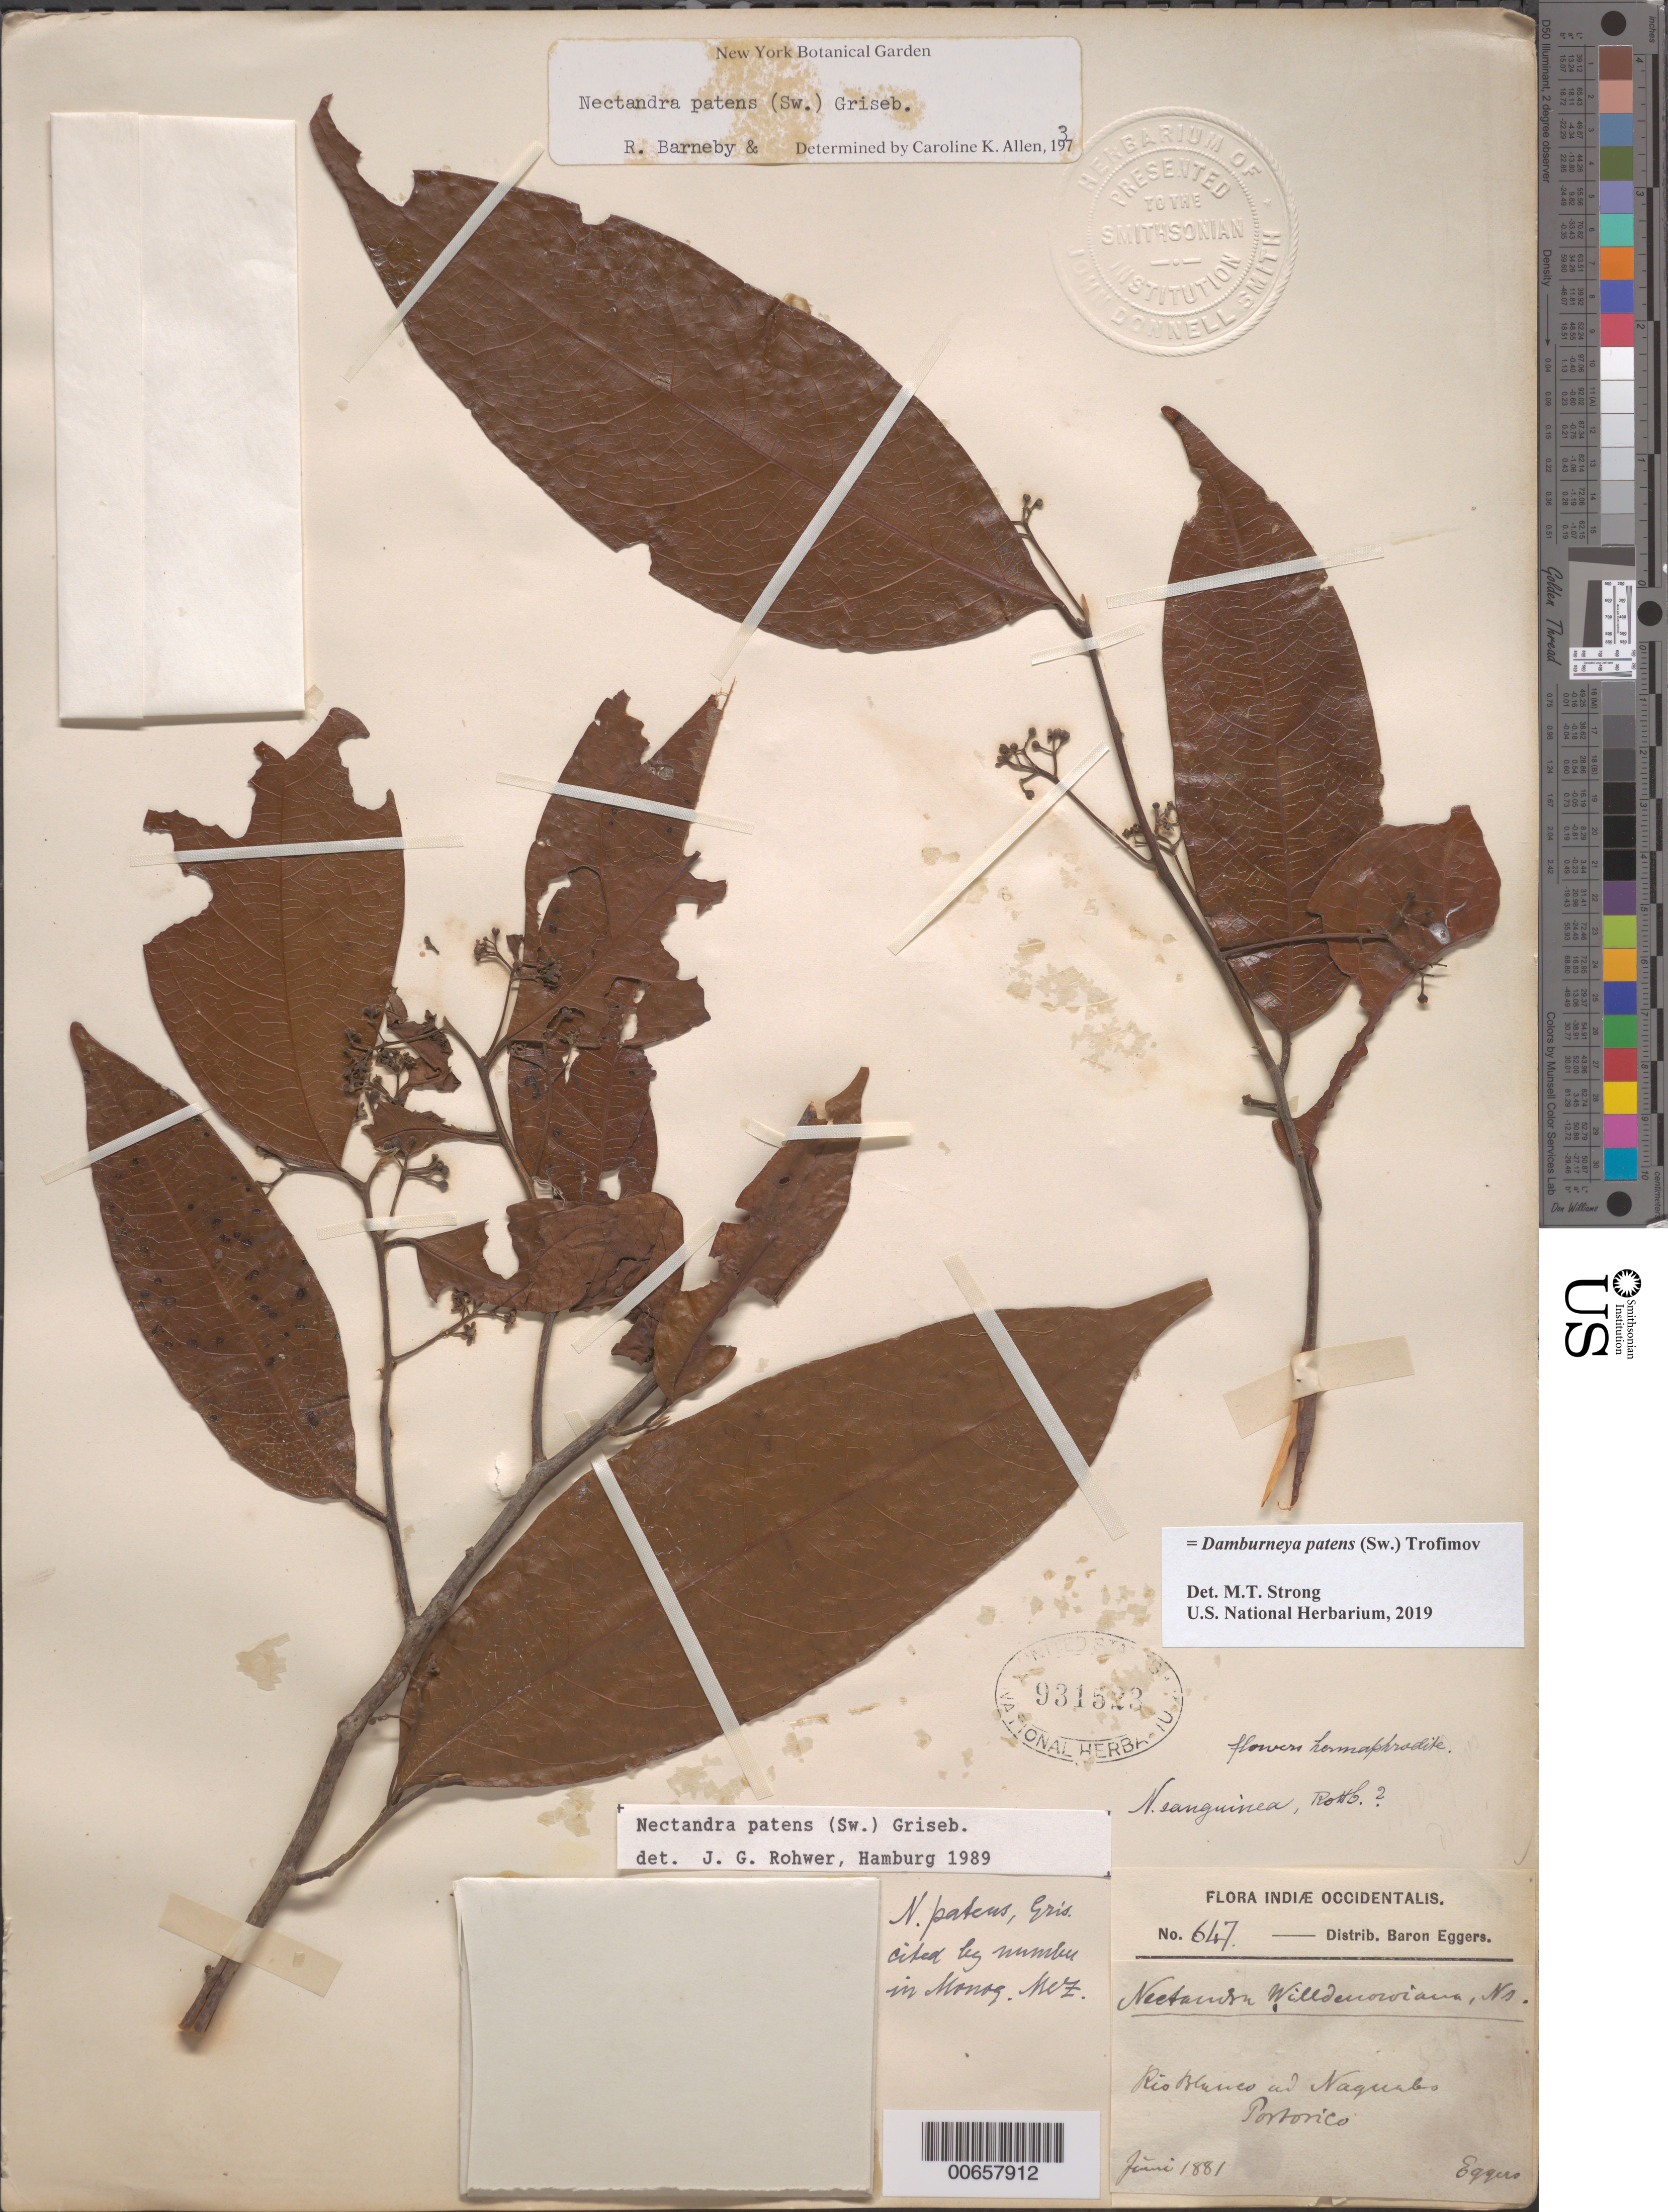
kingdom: Plantae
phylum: Tracheophyta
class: Magnoliopsida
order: Laurales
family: Lauraceae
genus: Damburneya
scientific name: Damburneya patens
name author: (Sw.) Trofimov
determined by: Strong, M. T., (US), Smithsonian Institution - National Museum of Natural History (UNITED STATES)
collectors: H. F. A. von Eggers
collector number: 647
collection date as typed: Jun 1881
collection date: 1881-06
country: Puerto Rico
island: Greater Antilles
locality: Rio Maricao ad Nauguabo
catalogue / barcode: US 931523